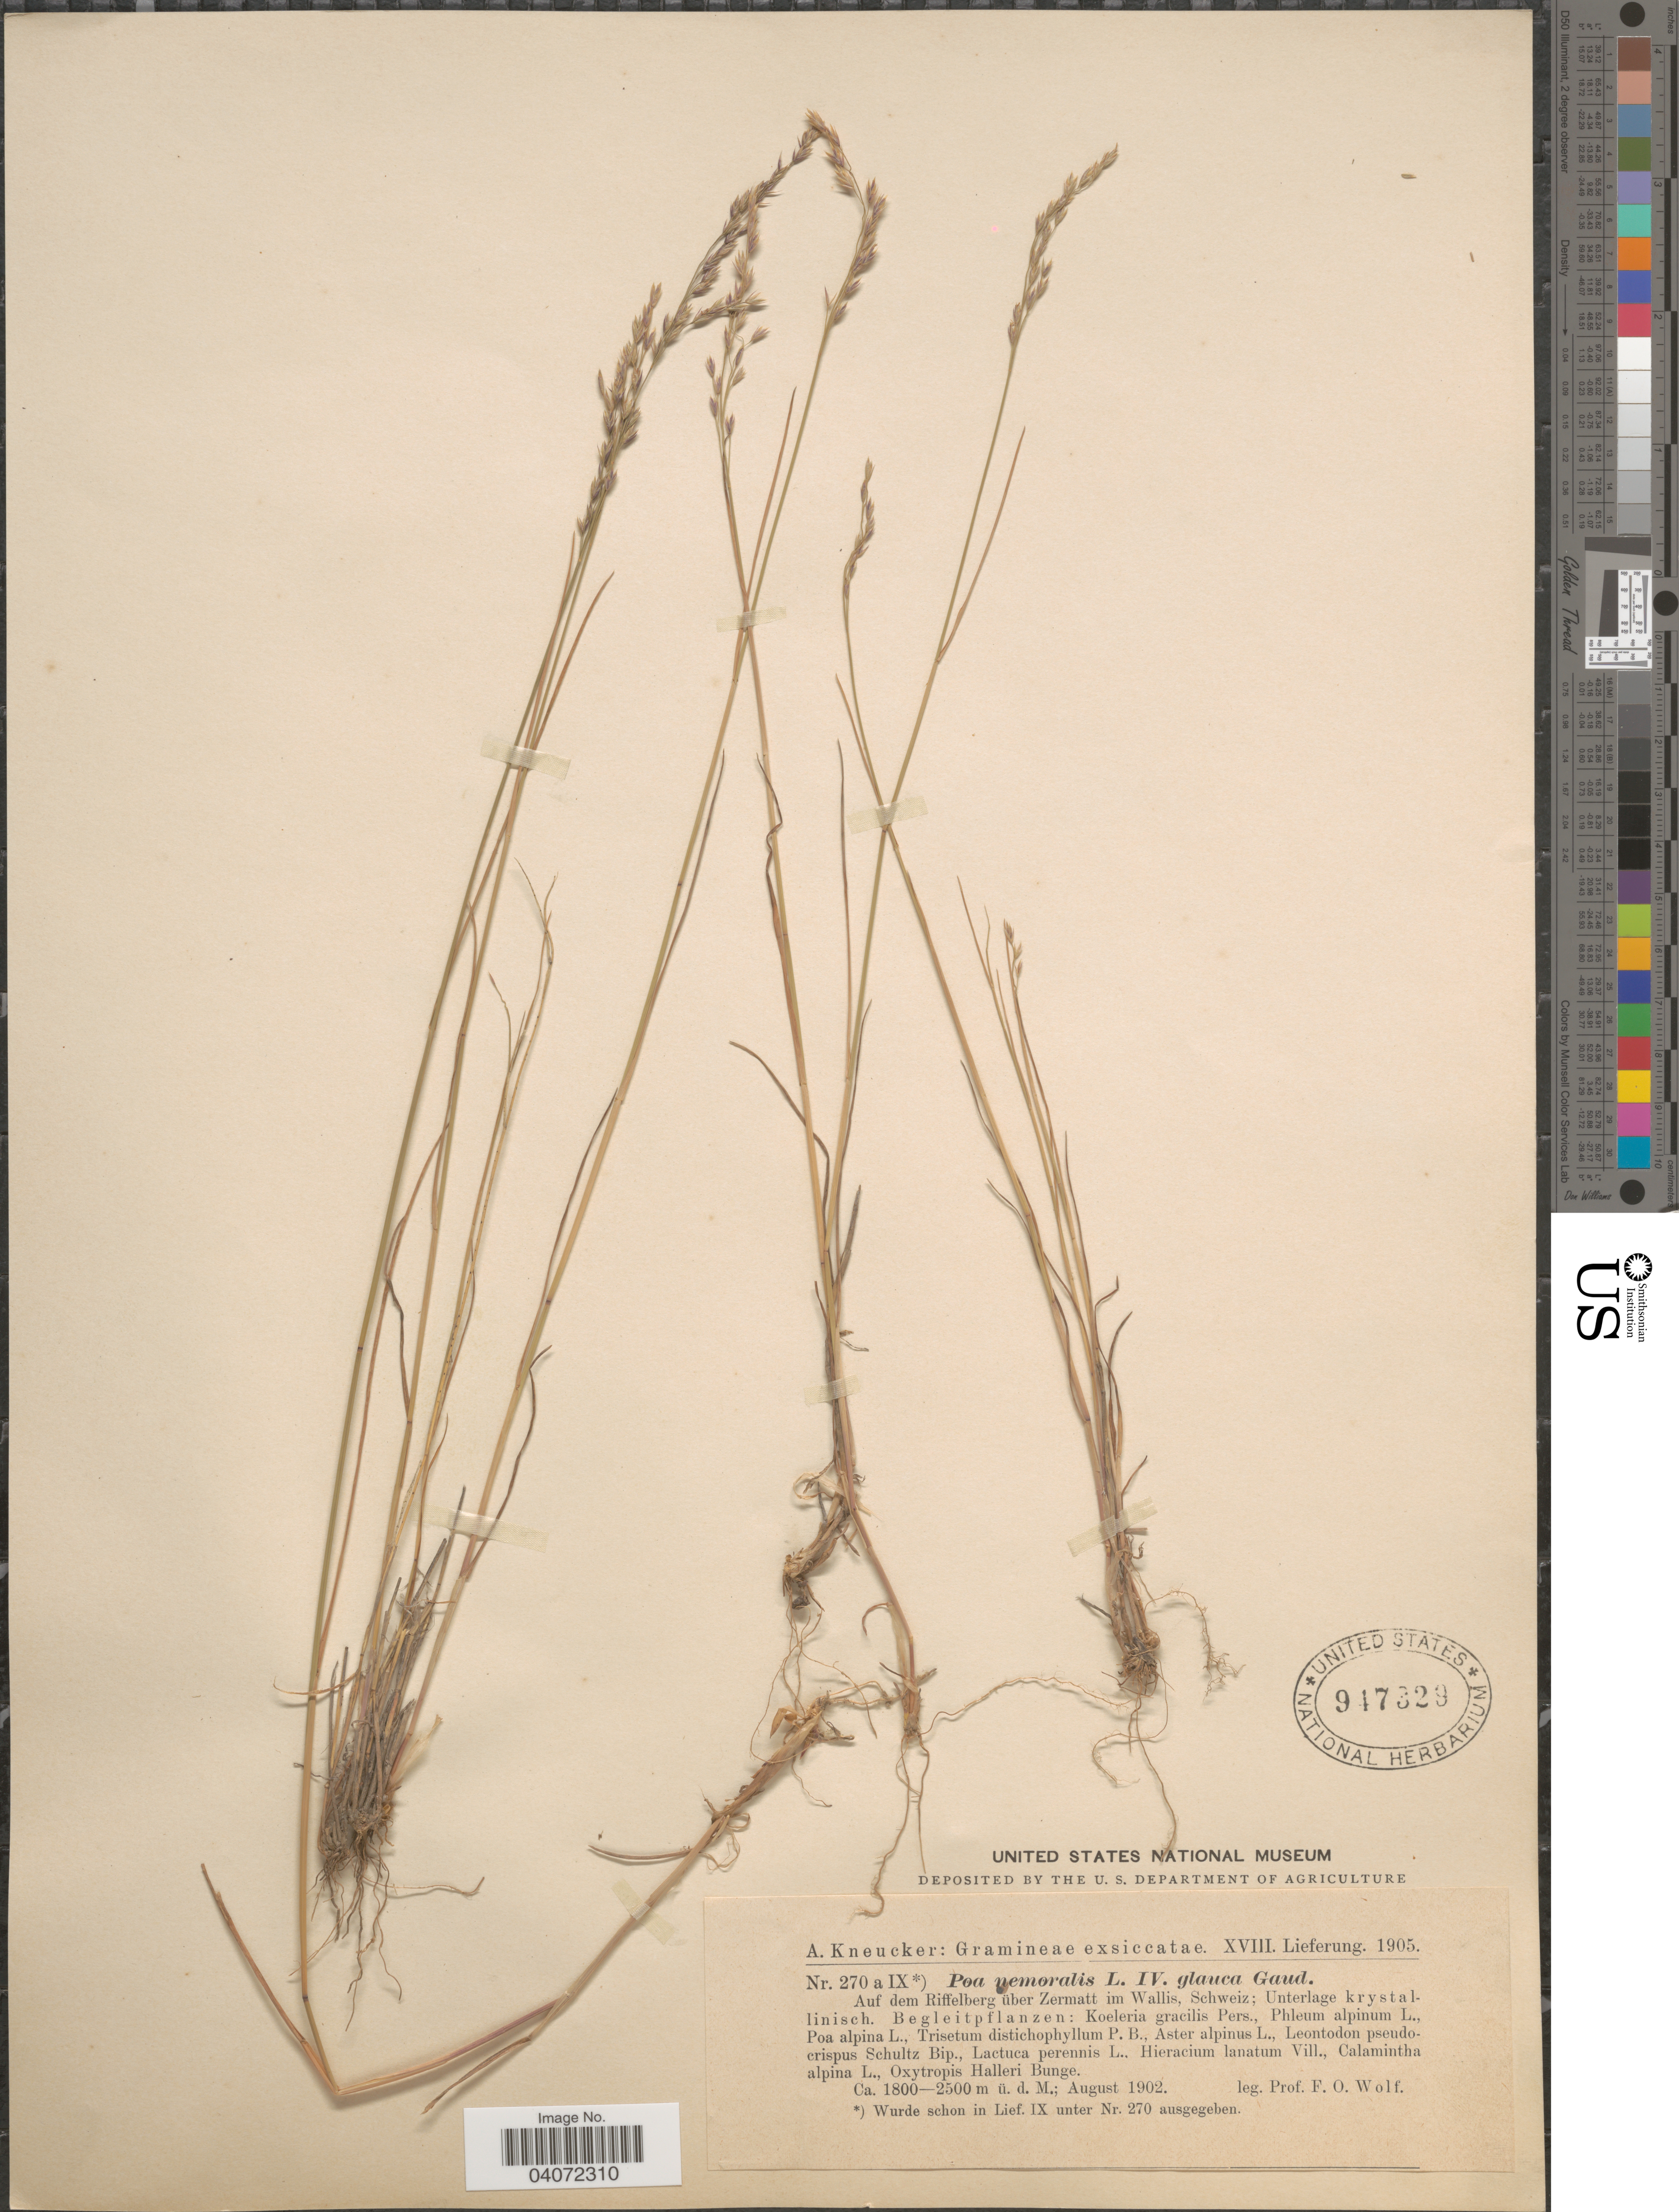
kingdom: Plantae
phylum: Tracheophyta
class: Liliopsida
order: Poales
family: Poaceae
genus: Poa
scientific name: Poa nemoralis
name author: L.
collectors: F. Wolf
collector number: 270a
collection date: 1902-08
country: Switzerland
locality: Auf dem Riffelberg uber Zermatt im Wallis, Schweiz; Unterlage krystallinisch.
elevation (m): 1800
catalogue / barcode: US 947329